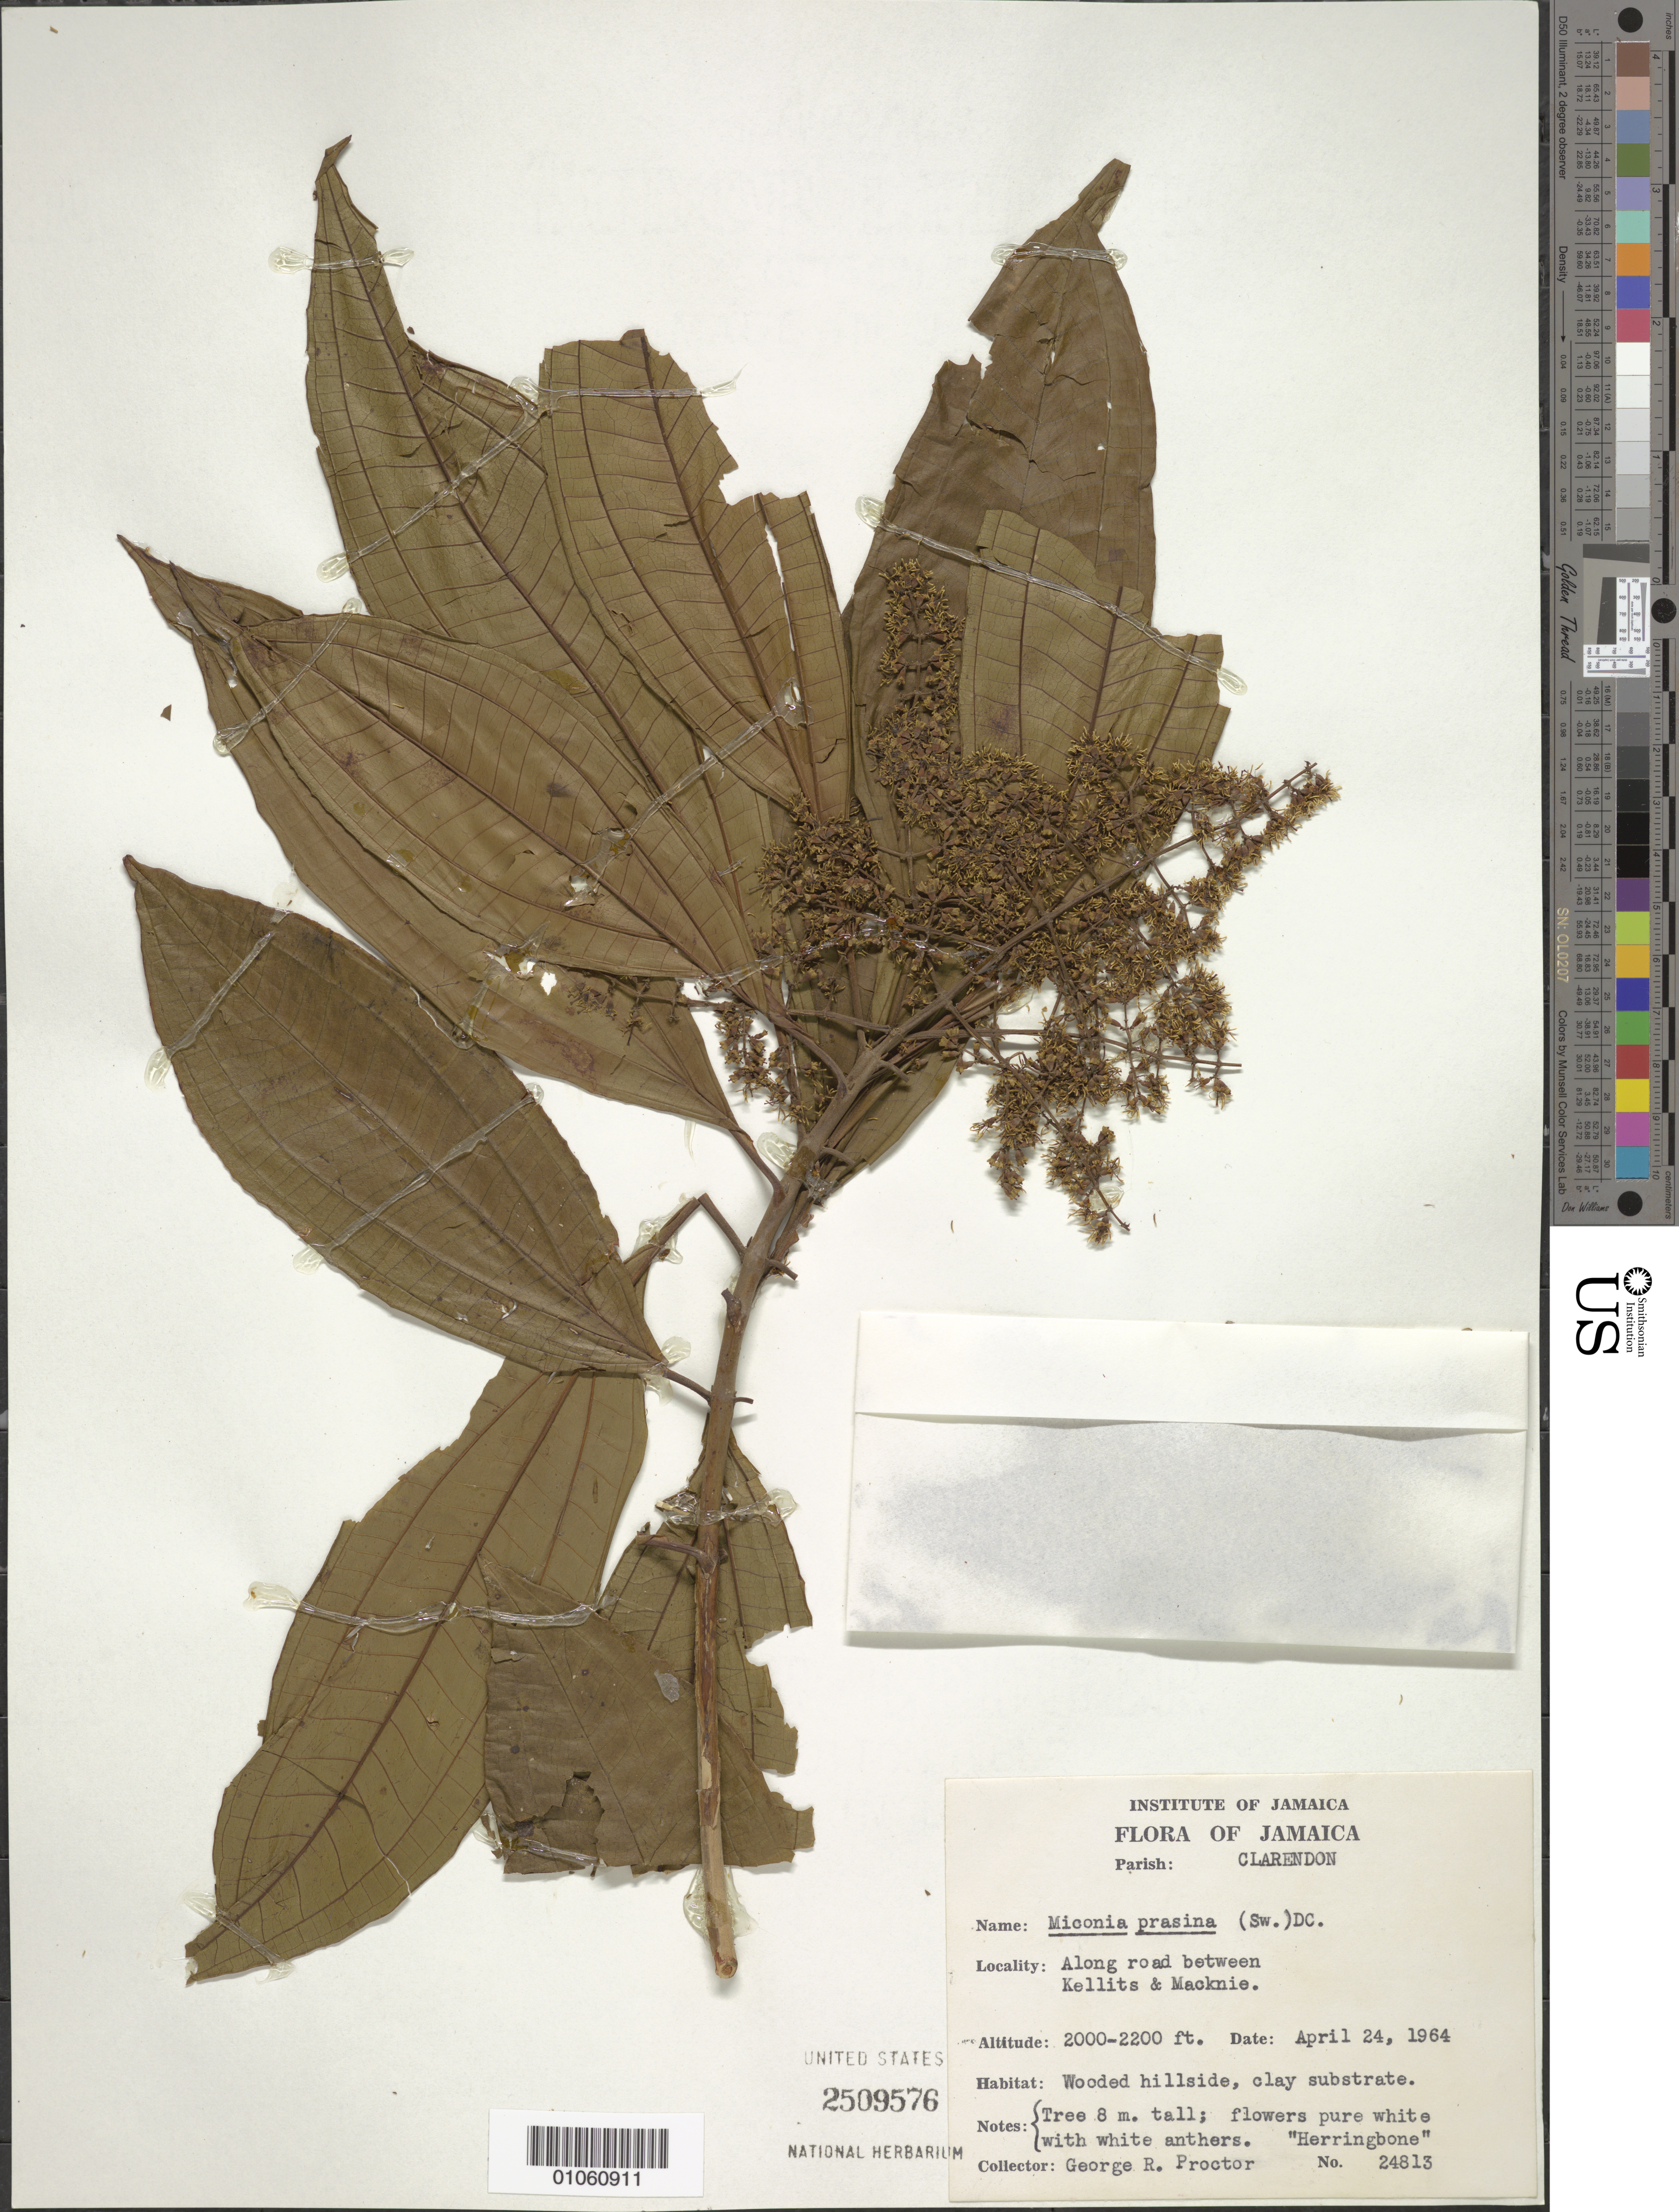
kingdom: Plantae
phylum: Tracheophyta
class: Magnoliopsida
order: Myrtales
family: Melastomataceae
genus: Miconia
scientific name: Miconia prasina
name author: (Sw.) DC.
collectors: G. R. Proctor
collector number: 24813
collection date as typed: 24 Apr 1964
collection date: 1964-04-24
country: Jamaica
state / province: Clarendon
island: Jamaica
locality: Kellits to Macknie, along road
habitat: Wooded hillside, clay substrate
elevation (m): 610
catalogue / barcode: US 2509576